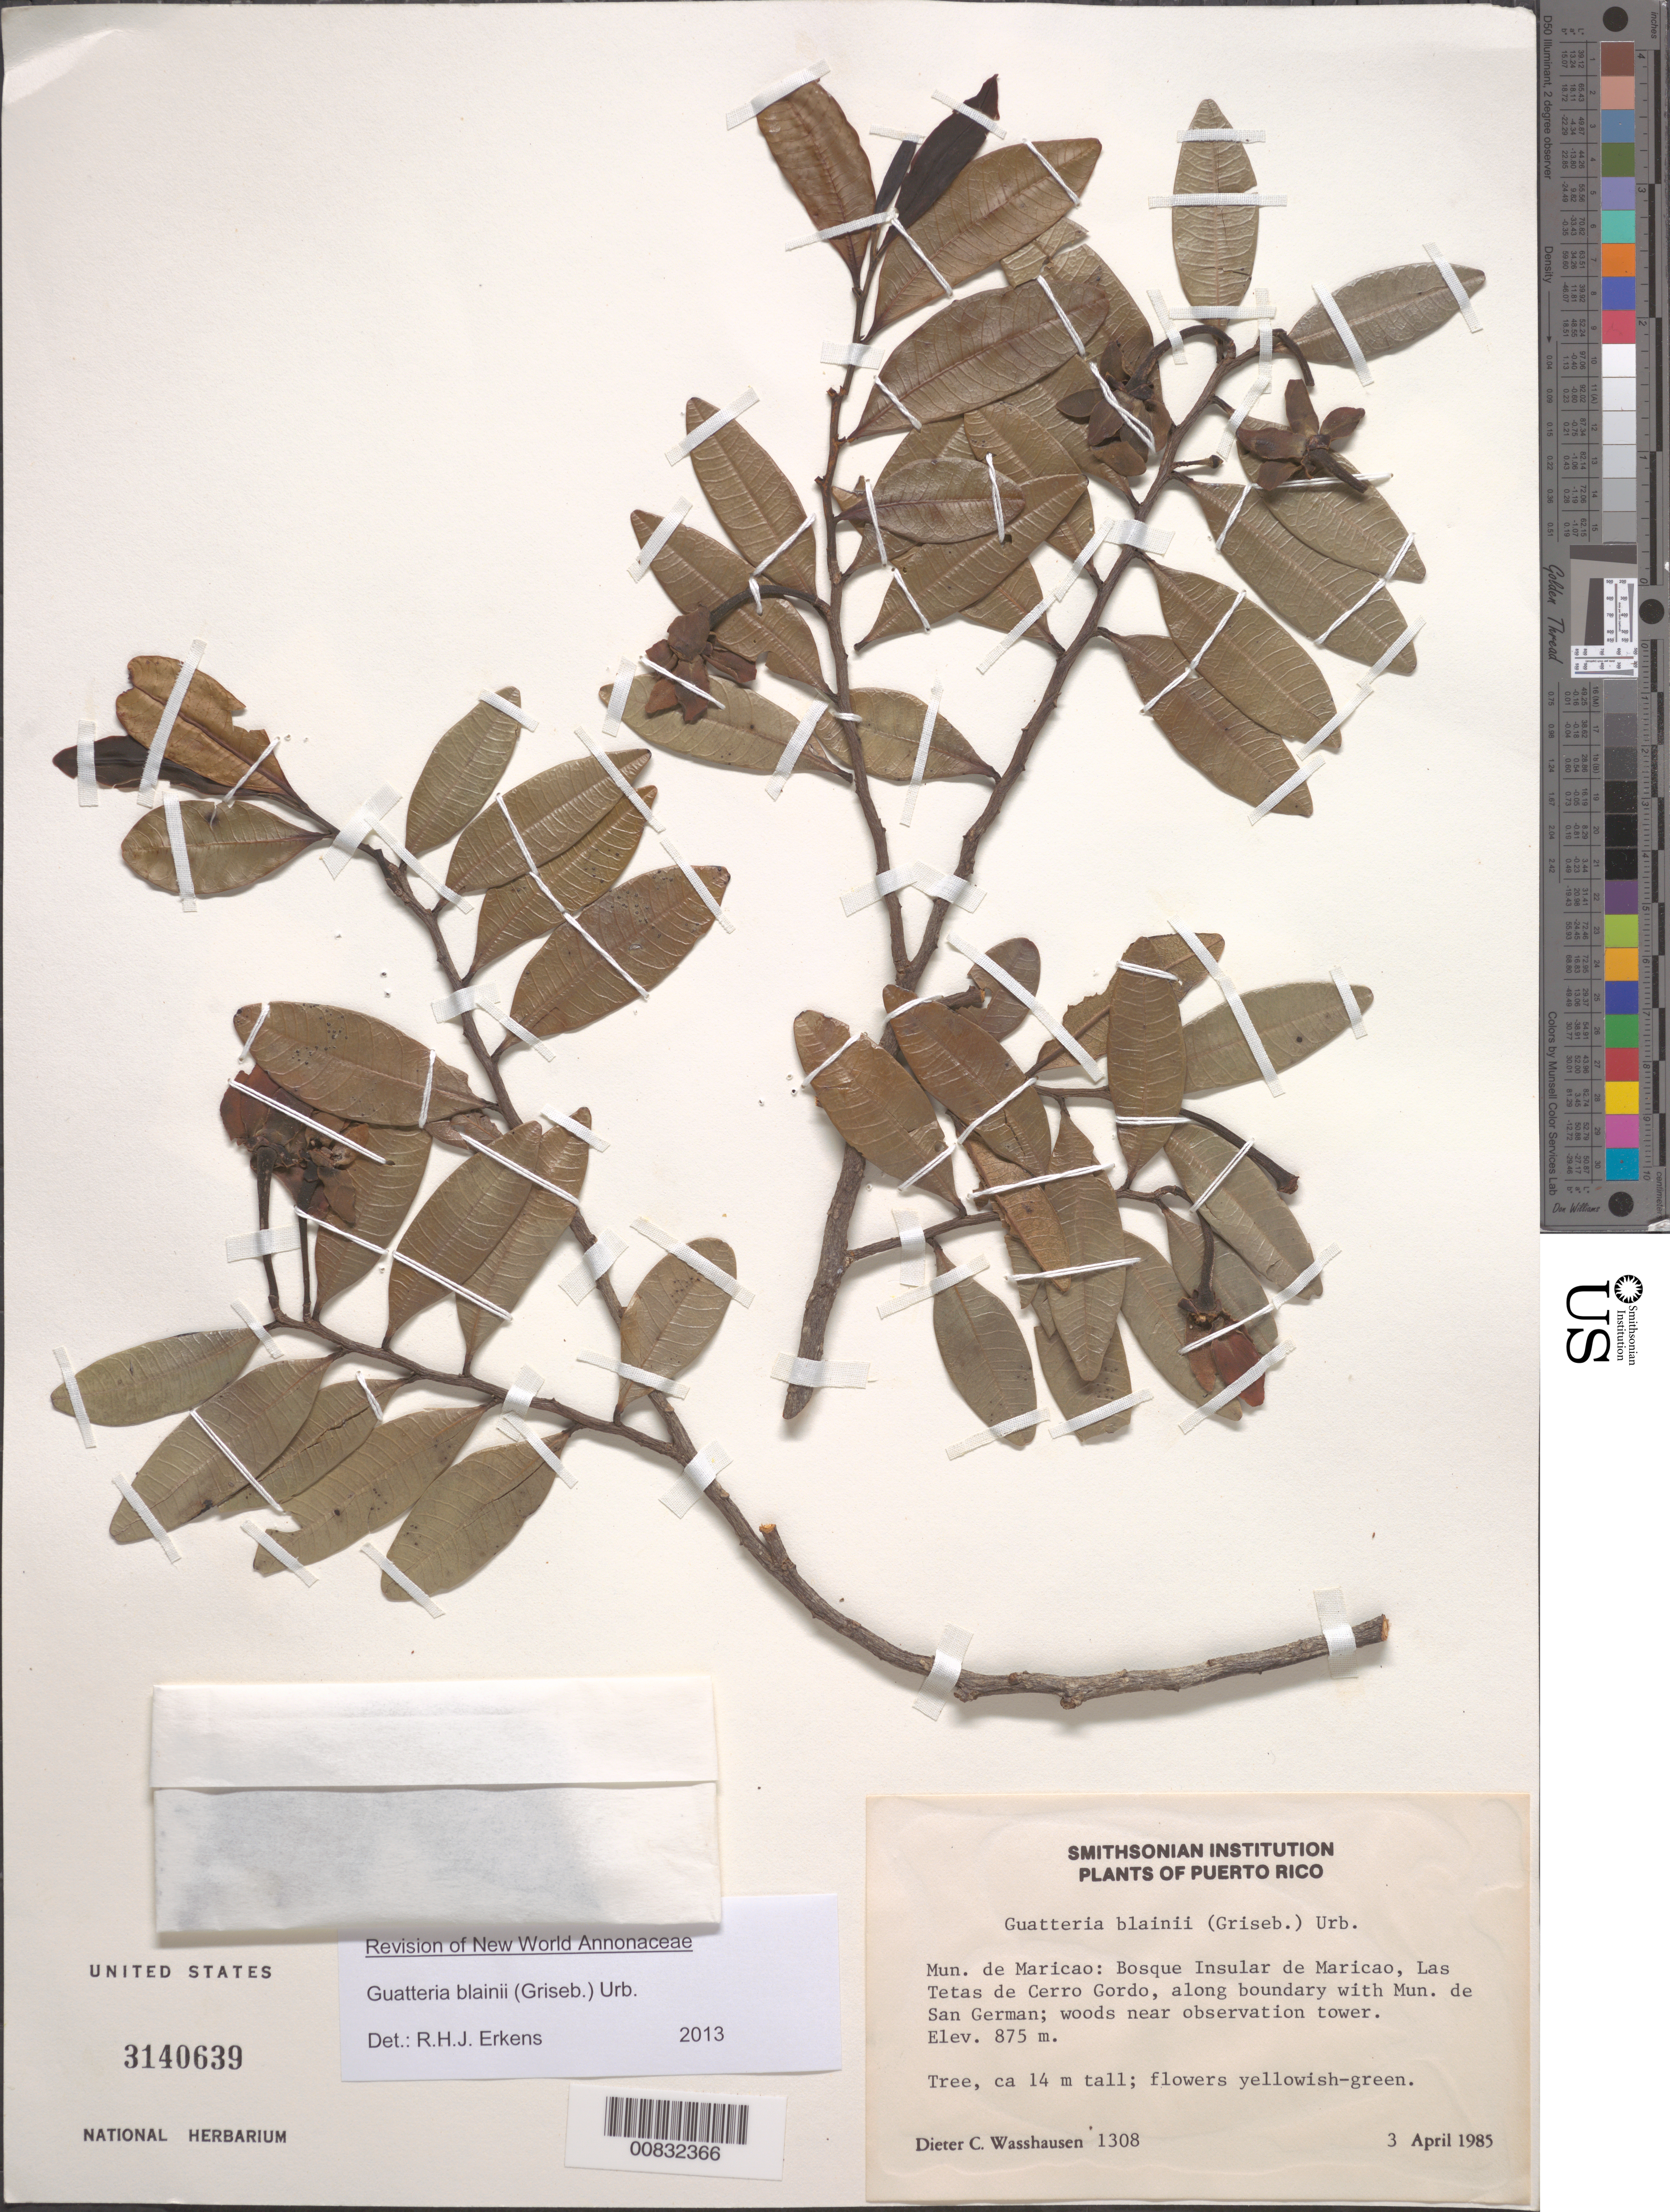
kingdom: Plantae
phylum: Tracheophyta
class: Magnoliopsida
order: Magnoliales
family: Annonaceae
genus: Guatteria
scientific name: Guatteria blainii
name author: (Griseb.) Urb.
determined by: Erkens, R. H. J.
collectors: D. C. Wasshausen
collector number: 1308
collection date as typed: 03 Apr 1985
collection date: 1985-04-03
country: Puerto Rico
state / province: Maricao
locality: Bosque Insular de Maricao, Las Tetas de Cerro Gordo, along boundary with Mun. de San German, near observation tower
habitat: woods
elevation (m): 875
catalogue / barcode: US 3140639